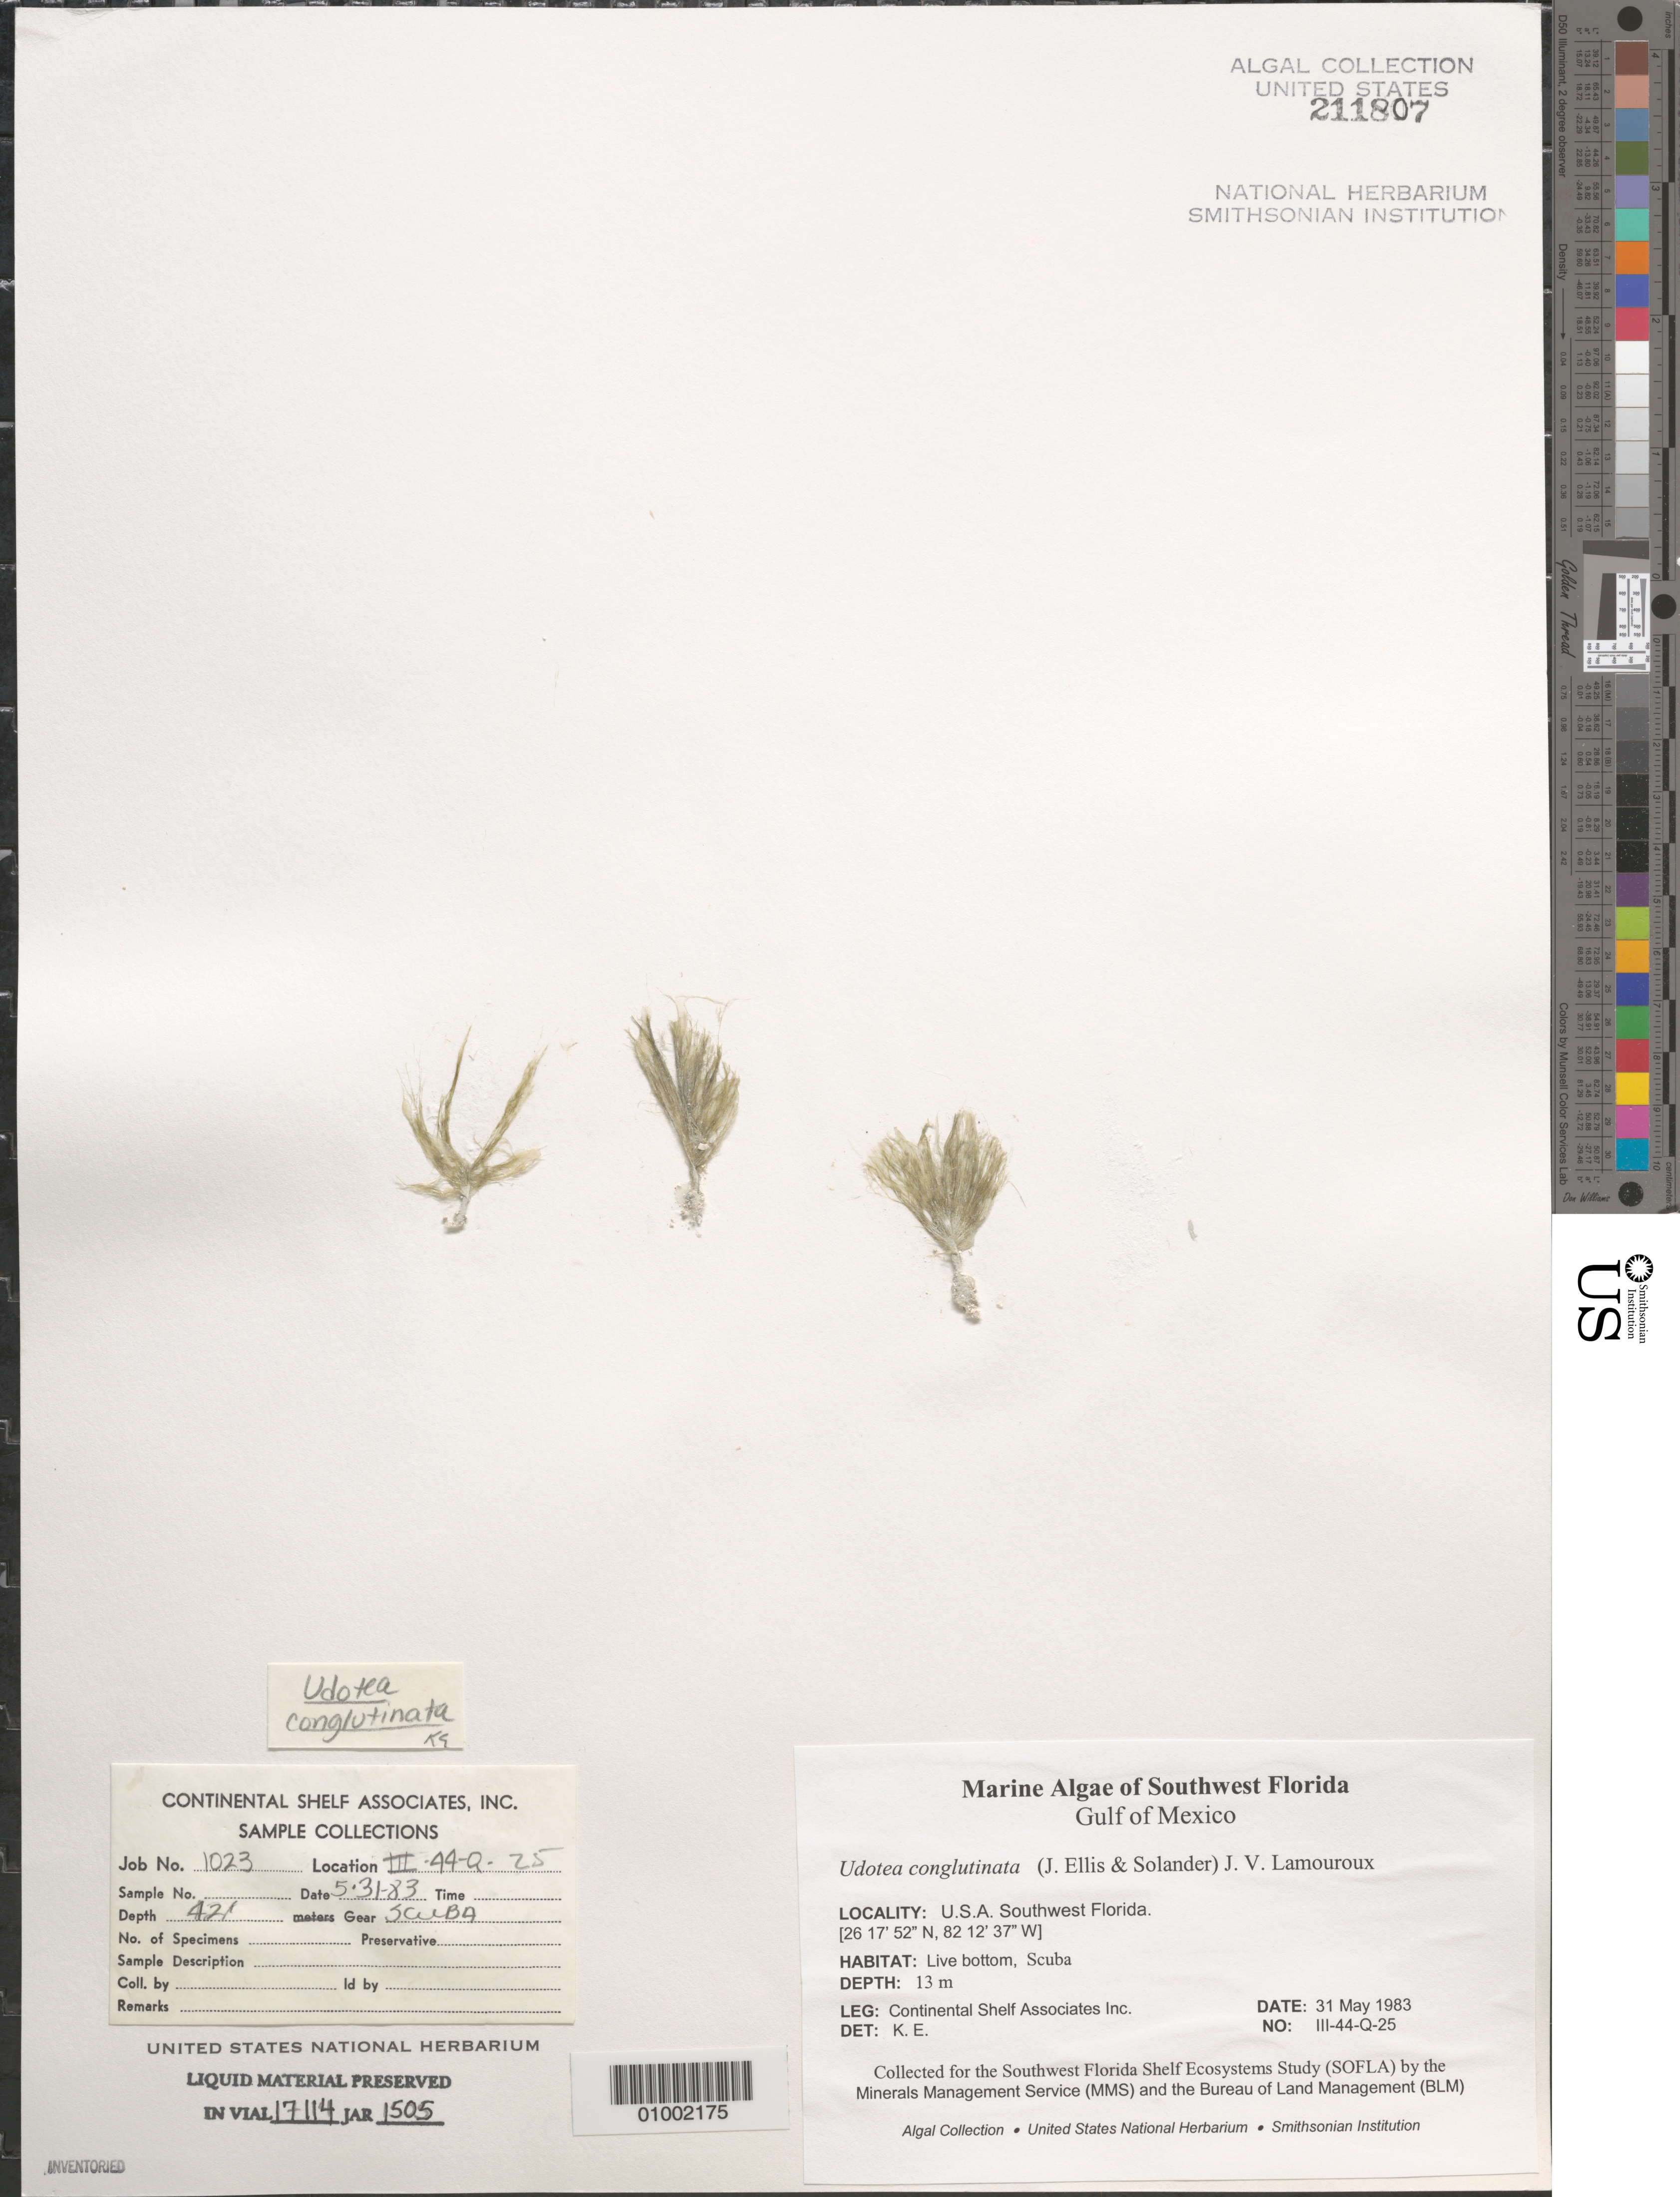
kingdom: Plantae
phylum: Chlorophyta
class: Ulvophyceae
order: Bryopsidales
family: Udoteaceae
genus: Udotea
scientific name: Udotea conglutinata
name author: (Ellis & Sol.) J.V.Lamouroux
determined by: E., K.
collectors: Continental Shelf Associates for the MMS/BLM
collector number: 1023-III-44-Q-25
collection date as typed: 31 May 1983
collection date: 1983-05-31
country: United States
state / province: Florida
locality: Gulf of Mexico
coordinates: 26 17'52"N, 82 12'37"W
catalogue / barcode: US 211807